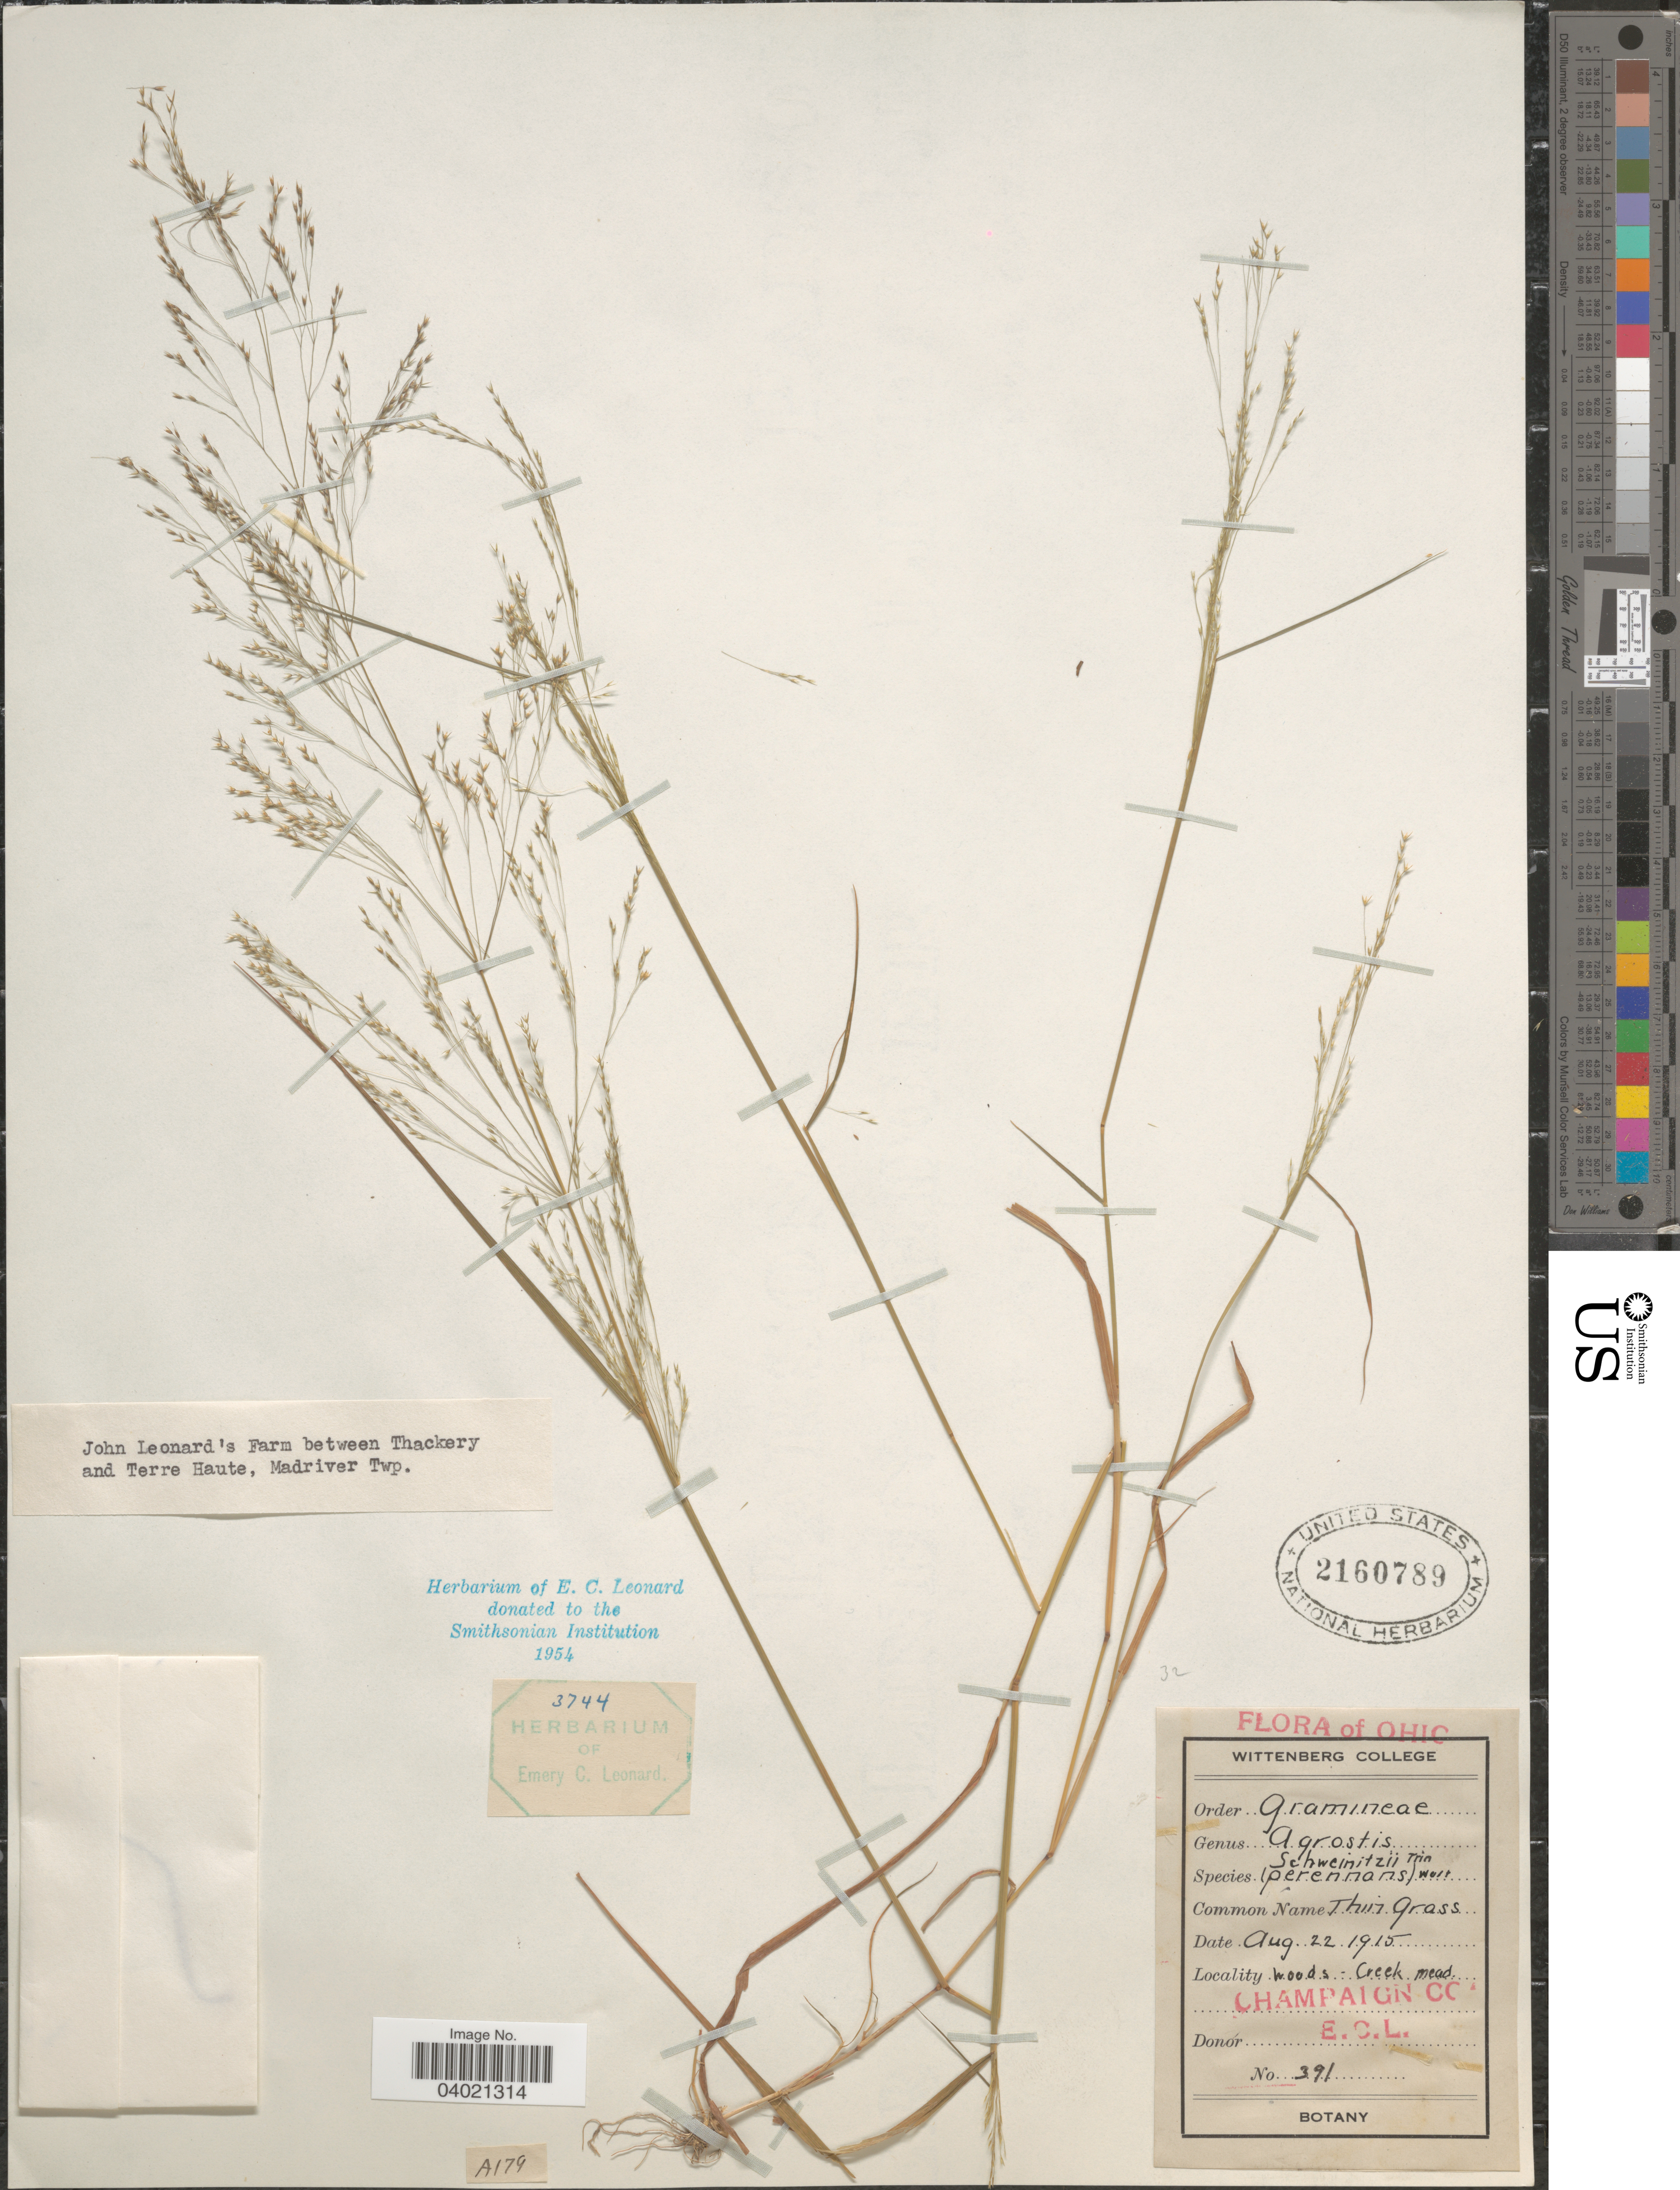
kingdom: Plantae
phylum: Tracheophyta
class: Liliopsida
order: Poales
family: Poaceae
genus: Agrostis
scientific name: Agrostis perennans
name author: (Walter) Tuck.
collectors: E. C. Leonard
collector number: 391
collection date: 1915-08-22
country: United States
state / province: Ohio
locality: John Leonard's Farm between Thackery and Terre Haute, Madriver Twp. Woods - Creek mead. Champaign Co.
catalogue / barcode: US 2160789